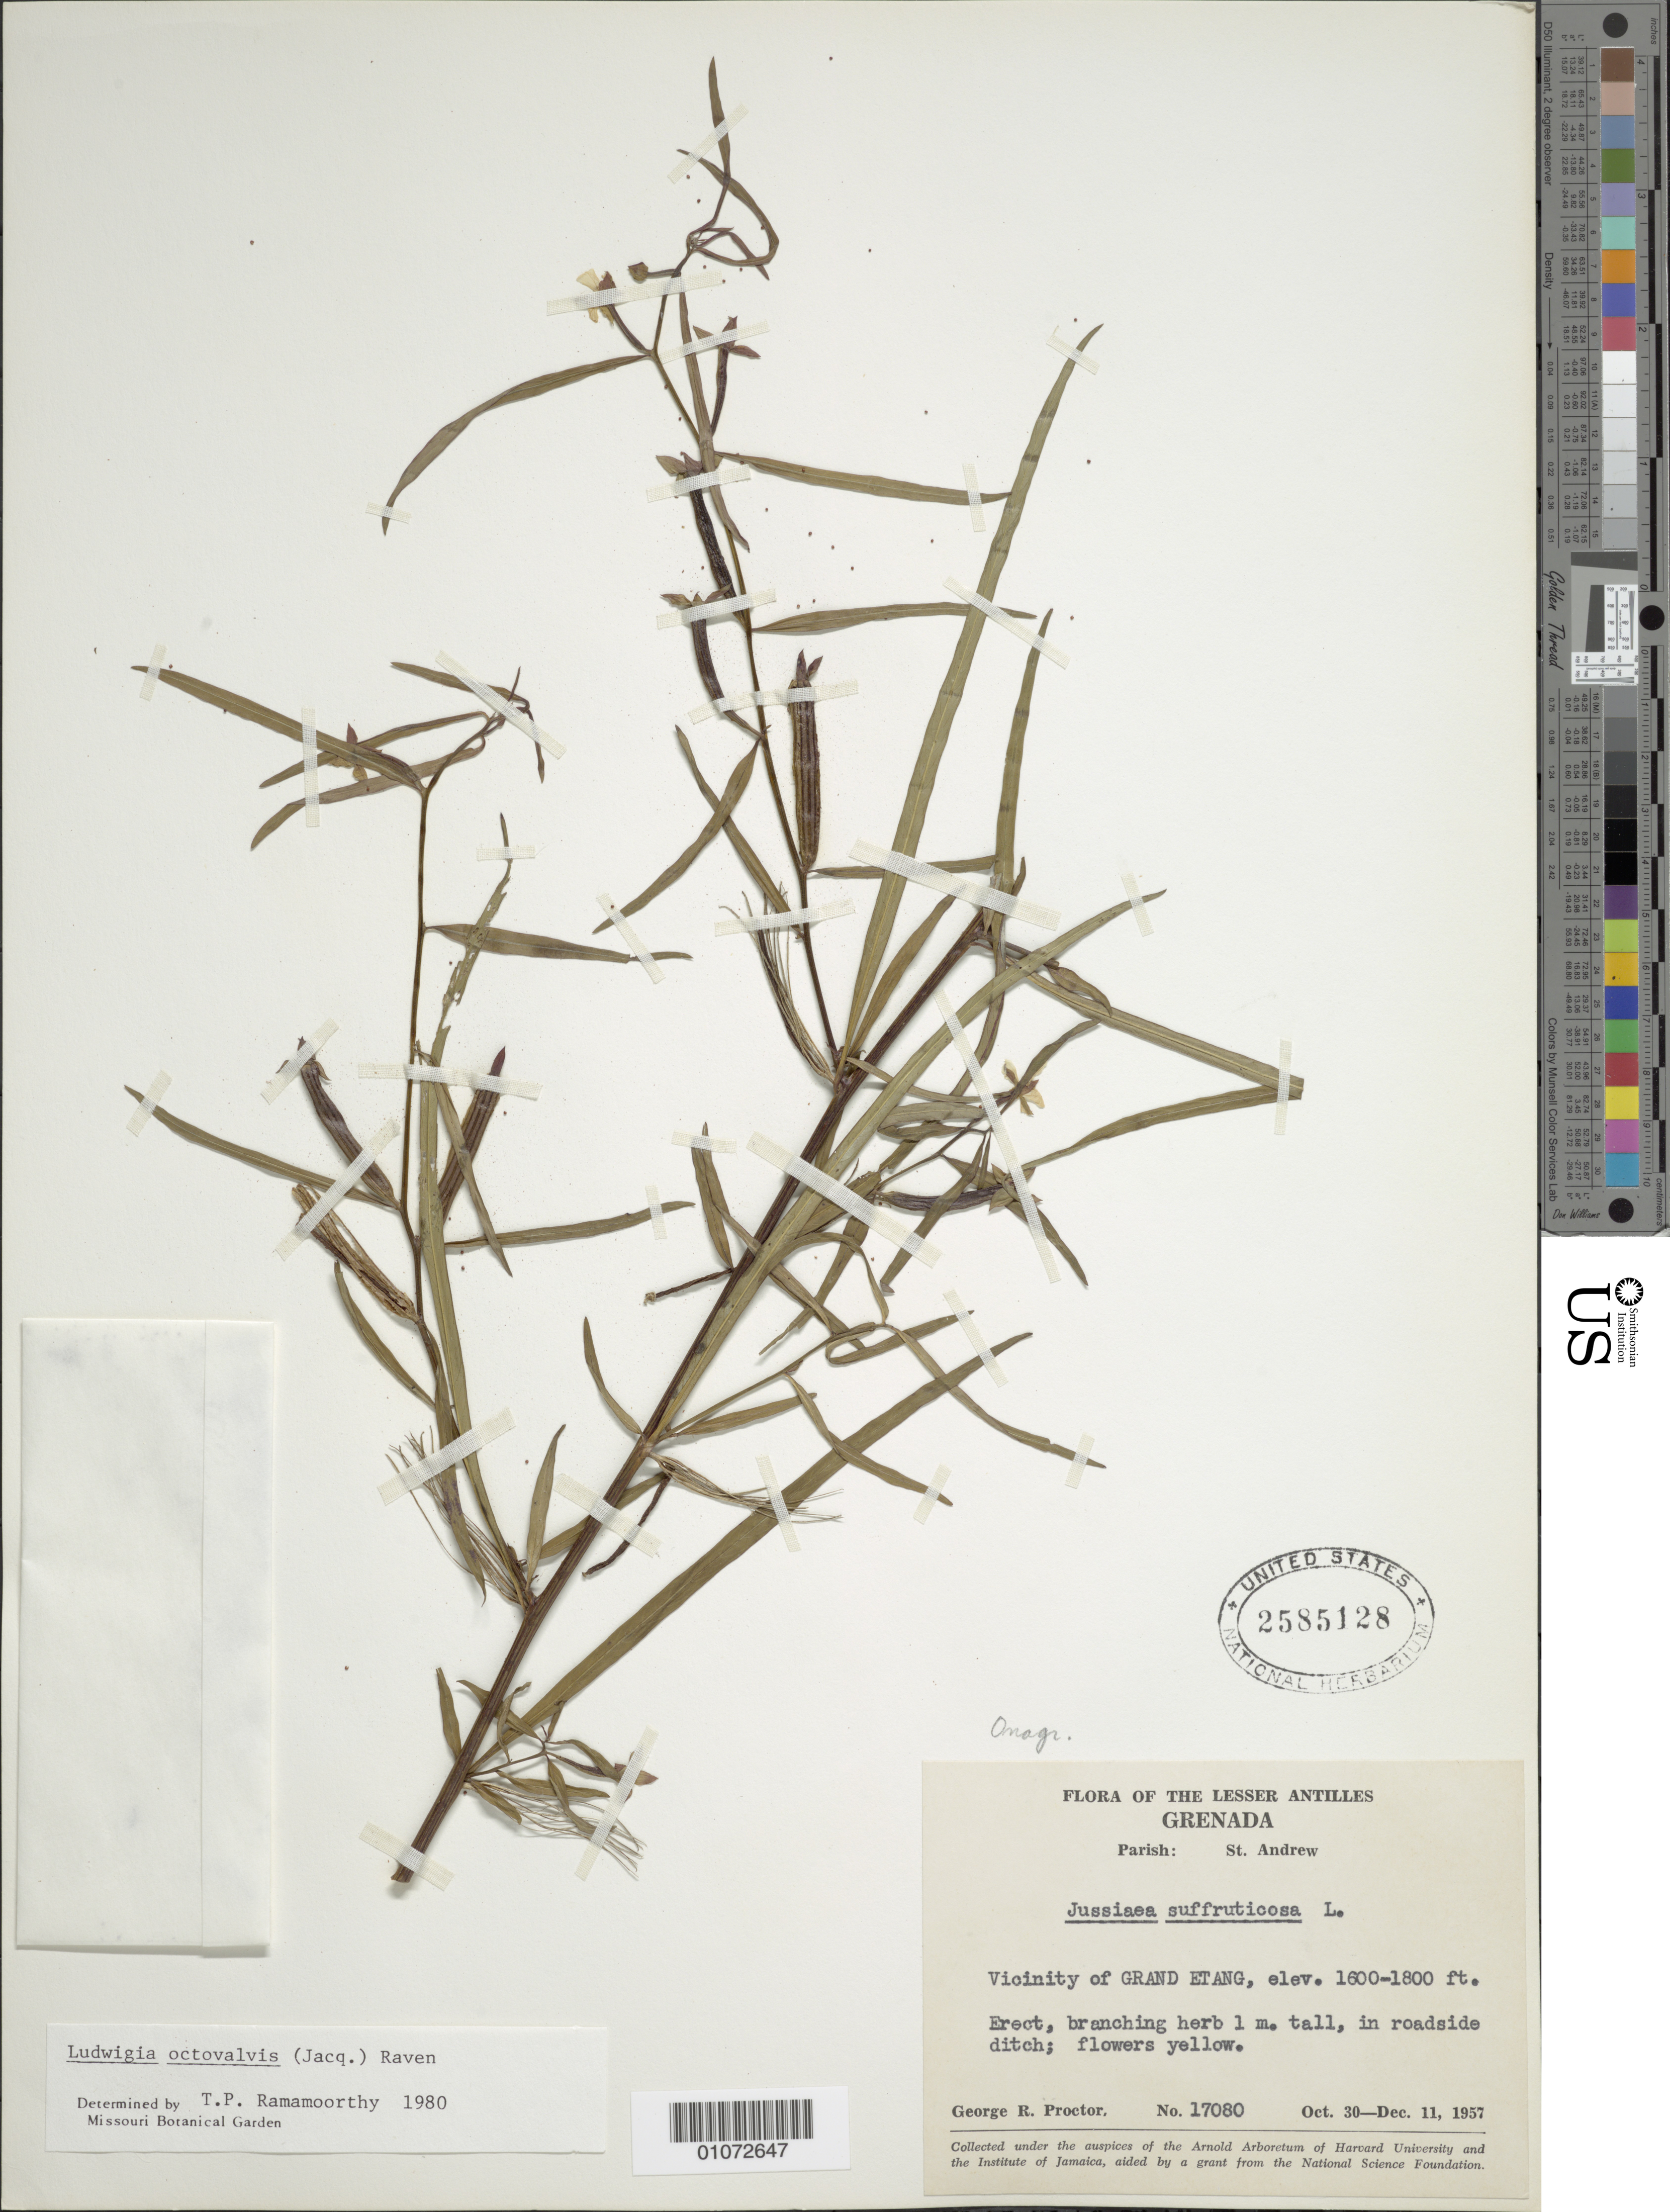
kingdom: Plantae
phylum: Tracheophyta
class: Magnoliopsida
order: Myrtales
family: Onagraceae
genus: Ludwigia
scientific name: Ludwigia octovalvis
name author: (Jacq.) P.H. Raven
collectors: G. R. Proctor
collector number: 17080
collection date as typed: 30 Oct 1957 to 11 Dec 1957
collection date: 1957-10-30/1957-12-11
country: Grenada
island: Grenada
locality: Vicinity of Grand Etang, in roadside ditch.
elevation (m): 488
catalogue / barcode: US 2585128